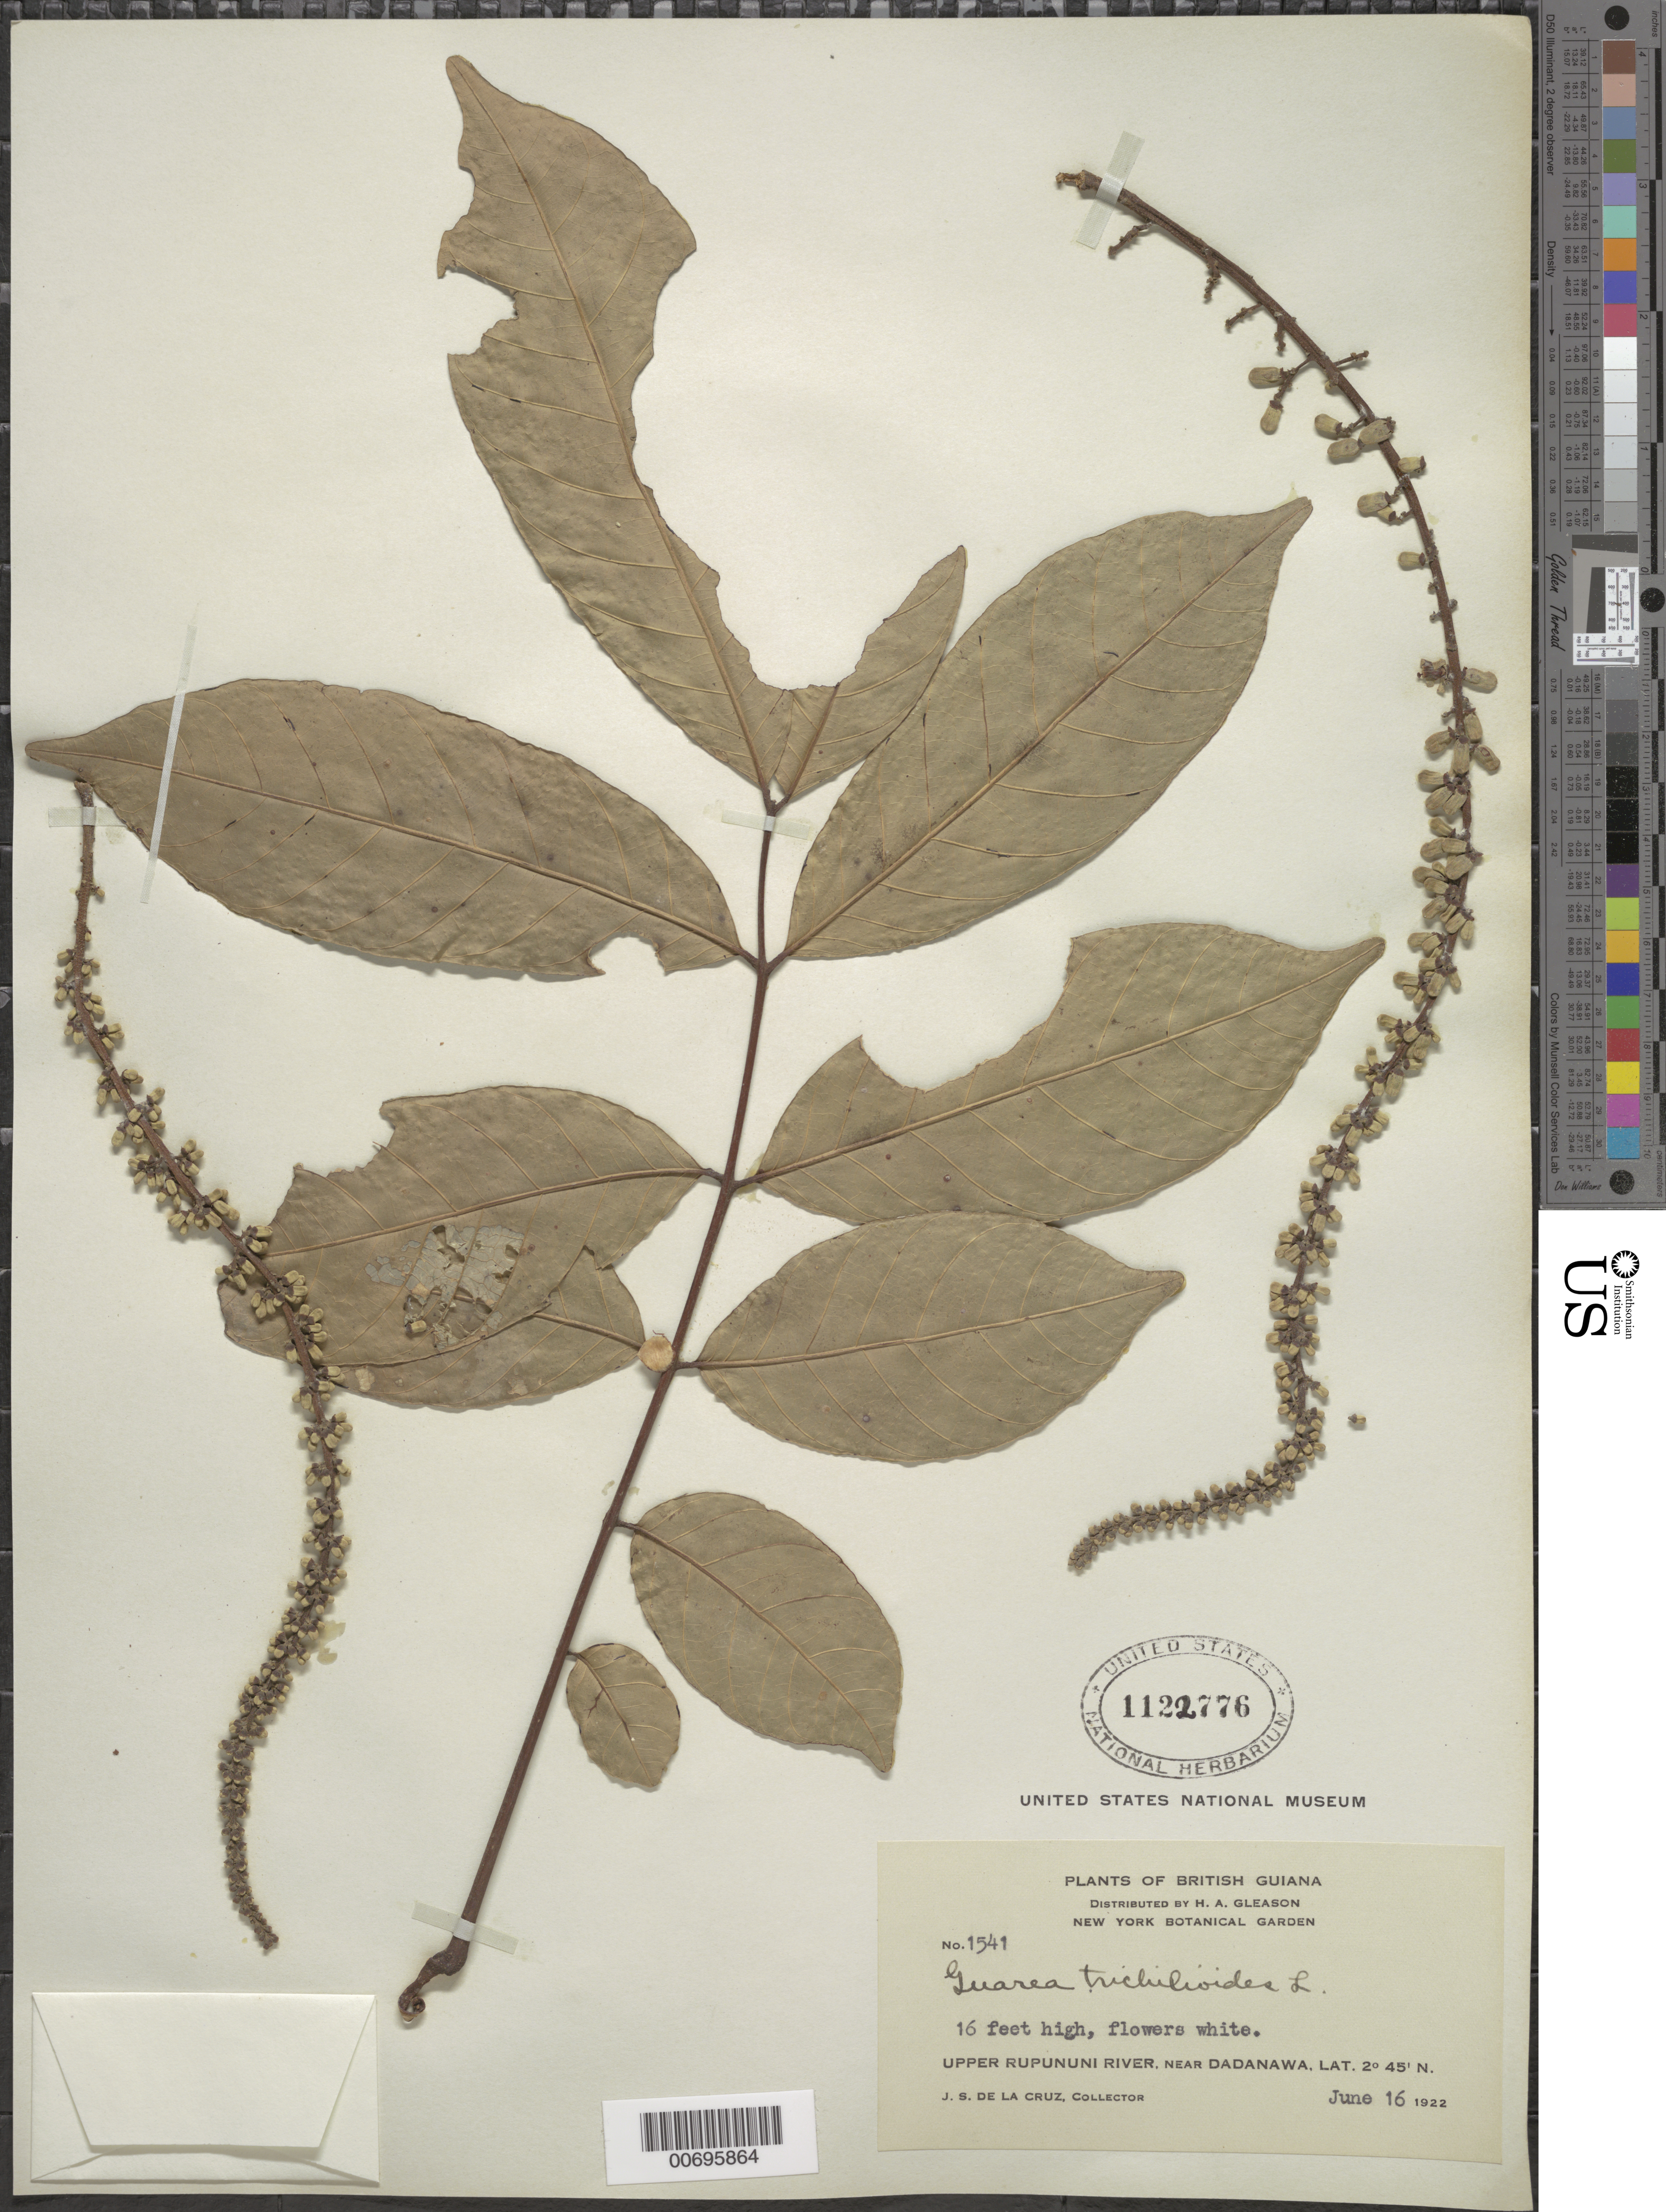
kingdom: Plantae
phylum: Tracheophyta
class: Magnoliopsida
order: Sapindales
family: Meliaceae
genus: Guarea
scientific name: Guarea trichilioides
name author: L.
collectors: J. S. de la Cruz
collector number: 1541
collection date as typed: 16-Jun-22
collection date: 1922-06-16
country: Guyana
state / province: U. Takutu-U. Essequibo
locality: Dadanawa, vic., upper Rupununi R.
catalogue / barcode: US 1122776